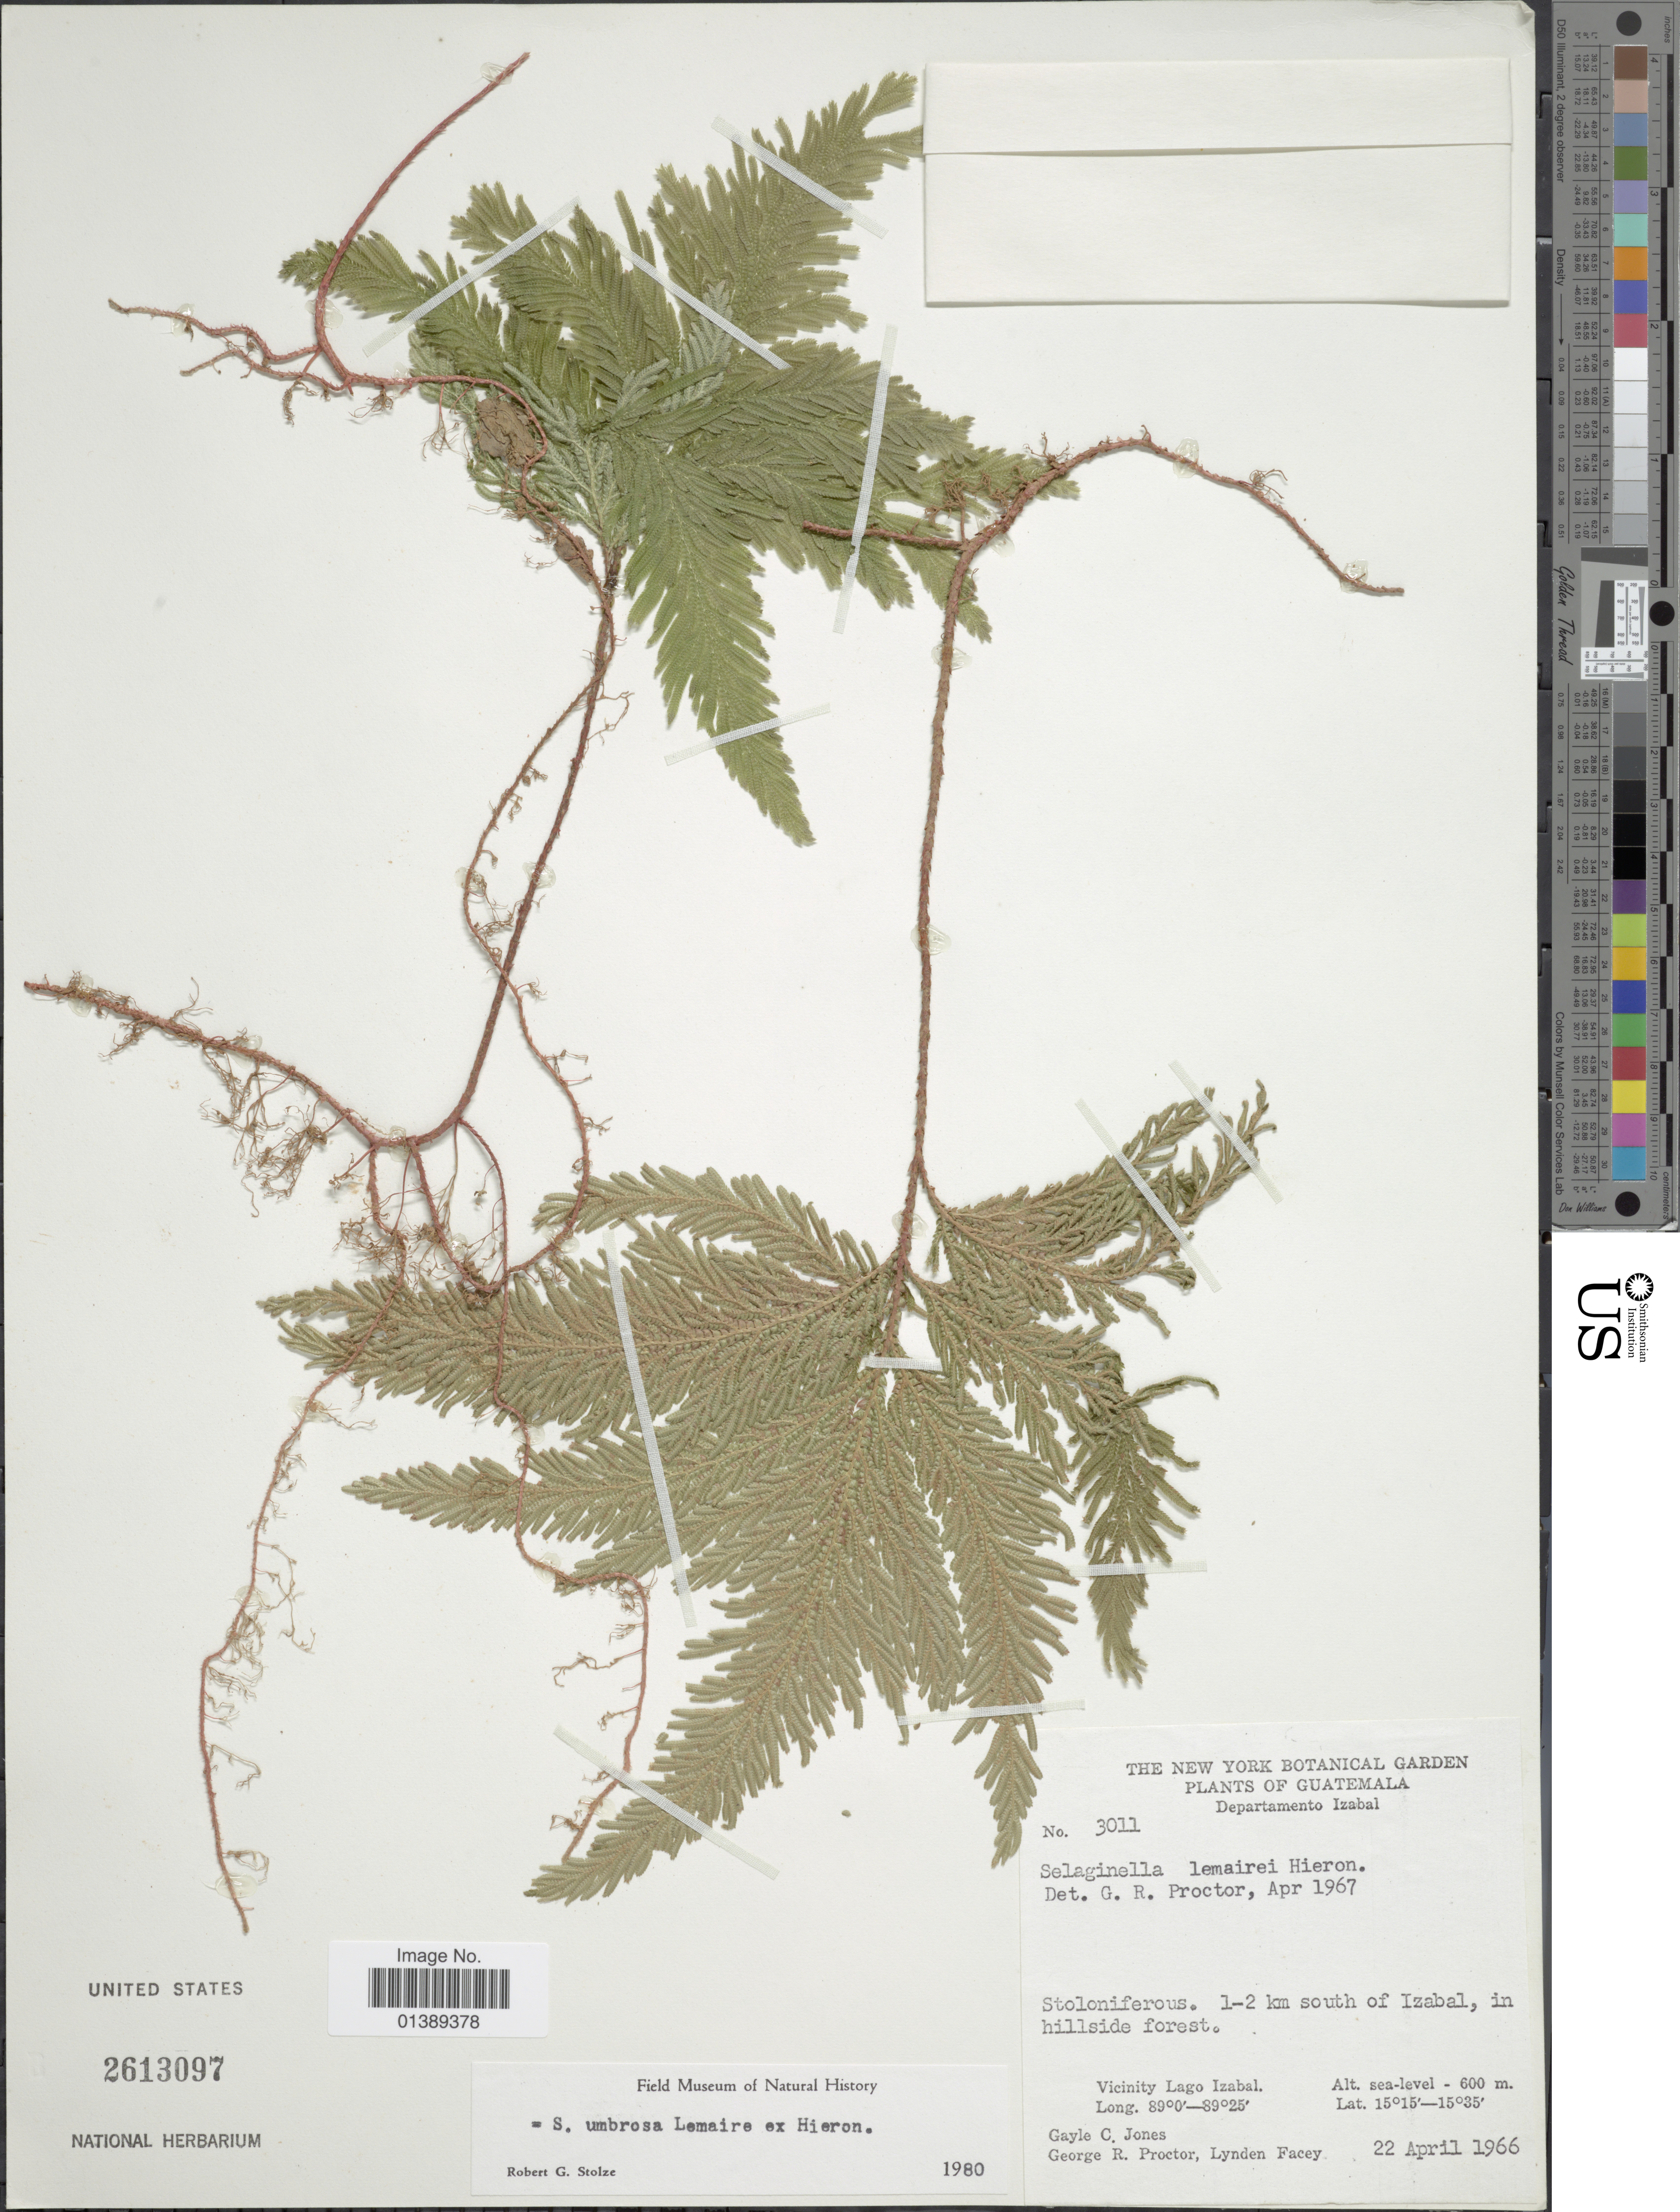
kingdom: Plantae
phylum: Tracheophyta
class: Lycopodiopsida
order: Selaginellales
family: Selaginellaceae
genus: Selaginella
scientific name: Selaginella umbrosa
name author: Lem. ex Hieron.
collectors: G. C. Jones, G. R. Proctor & L. Facey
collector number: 3011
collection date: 1966-04-22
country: Guatemala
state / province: Izabal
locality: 1-2 km south of Izabal, in hillside forest, Vicinity Lago Izabal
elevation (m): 600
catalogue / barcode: US 2613097